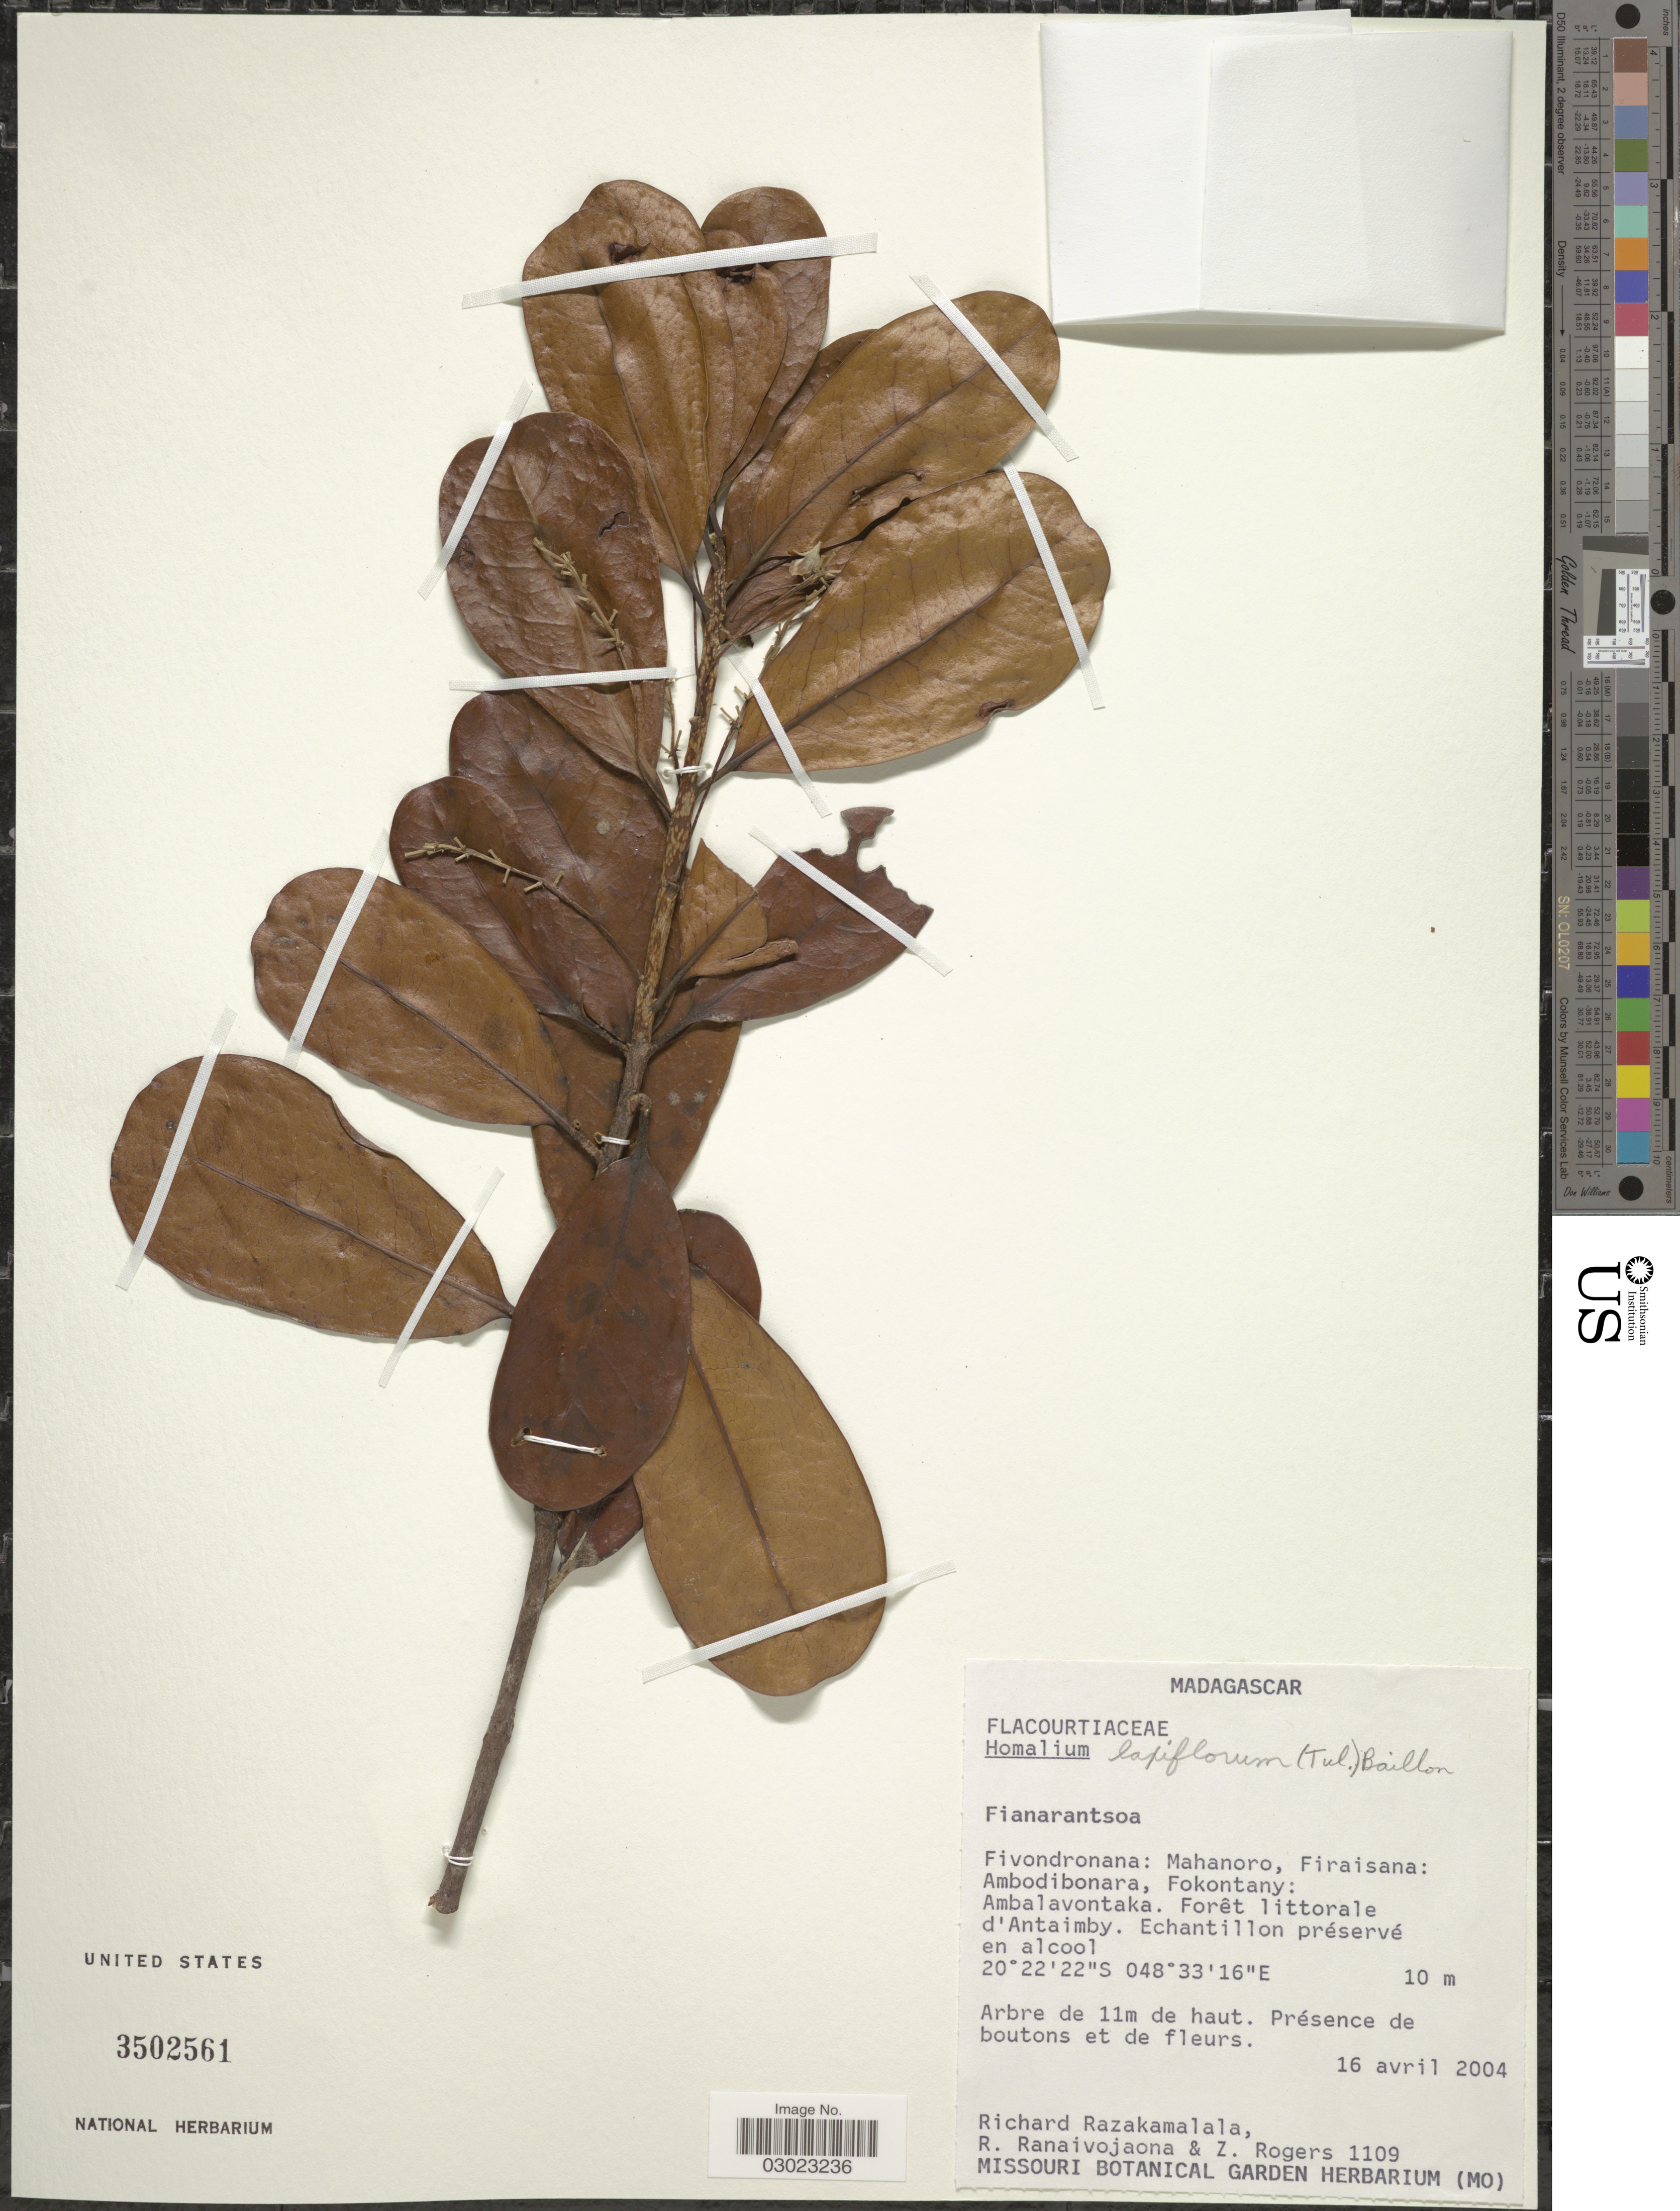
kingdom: Plantae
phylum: Tracheophyta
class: Magnoliopsida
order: Malpighiales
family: Salicaceae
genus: Homalium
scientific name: Homalium laxiflorum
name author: (Tul.) Baill.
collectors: R. Razakamalala, R. Ranaivojaona & Z. S. Rogers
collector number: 1109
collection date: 2004-04-16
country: Madagascar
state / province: Atsinanana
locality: Fivondronana: Mahanoro, Firaisana: Ambodibonara, Fokontany: Ambalavontaka. Forêt littorale d'Antaimby.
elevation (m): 10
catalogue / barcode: US 3502561